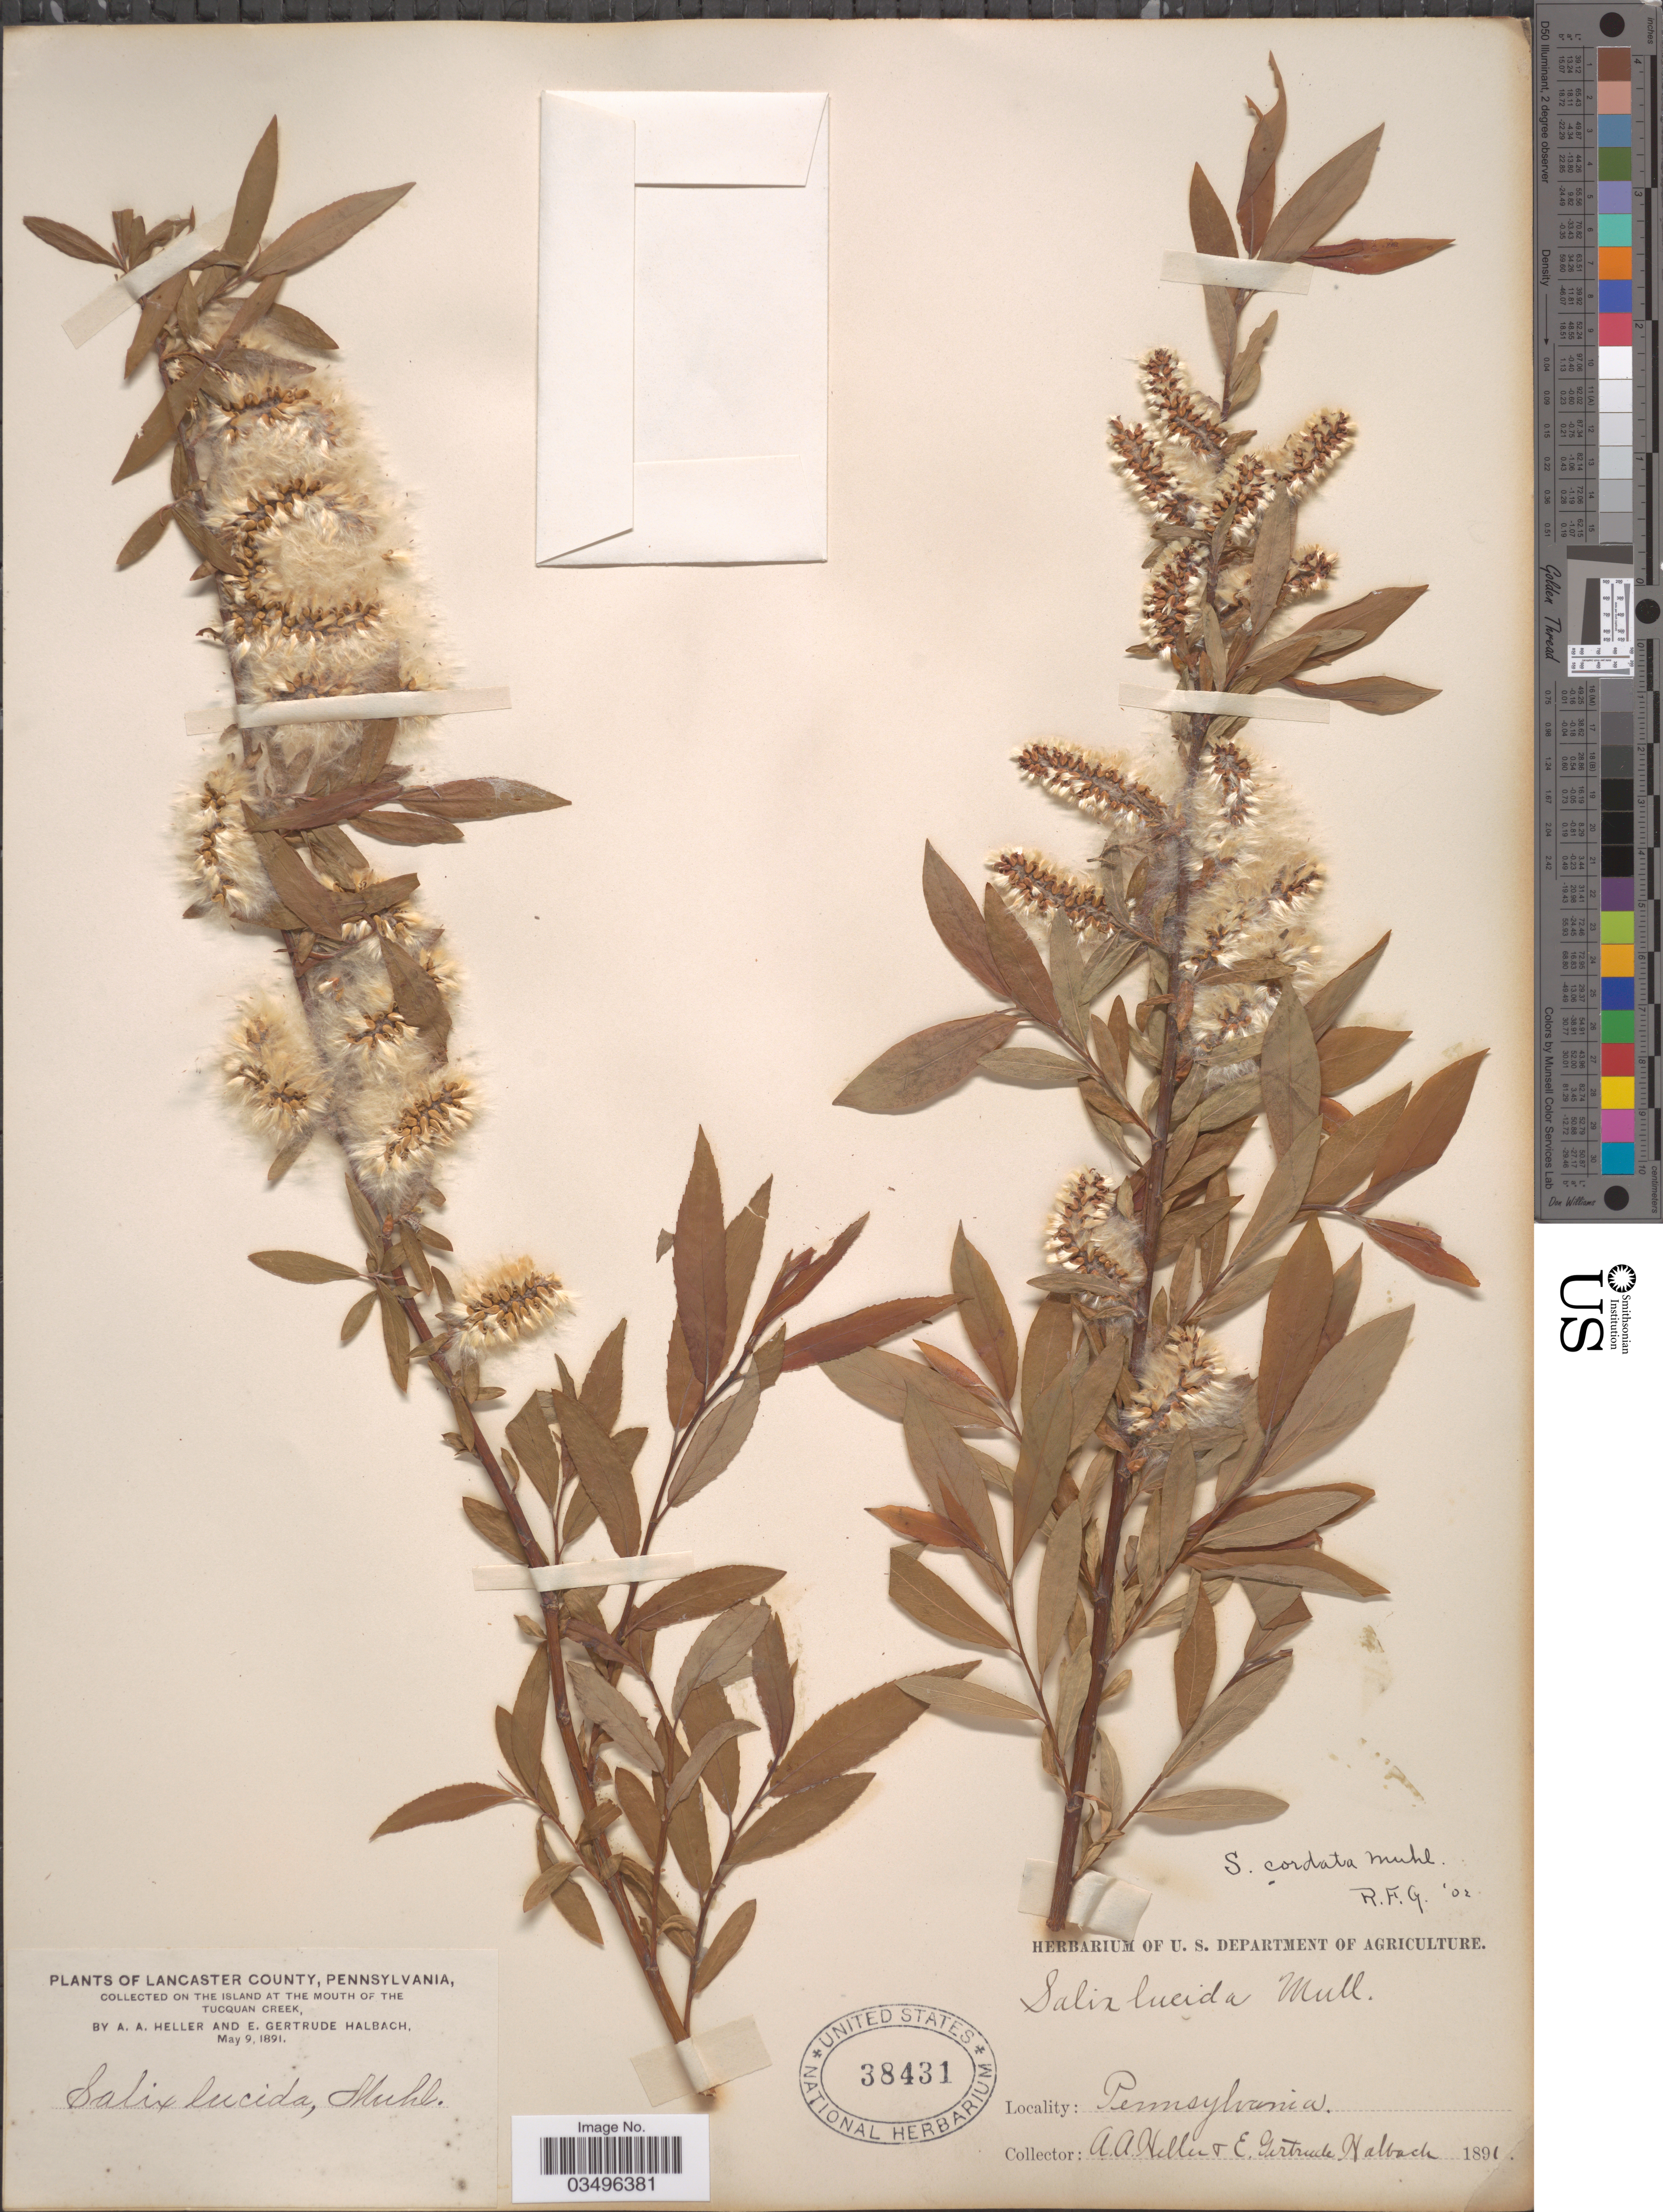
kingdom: Plantae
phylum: Tracheophyta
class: Magnoliopsida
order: Malpighiales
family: Salicaceae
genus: Salix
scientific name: Salix cordata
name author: Michx.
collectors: A. A. Heller & E. G. Halbach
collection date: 1891-05-09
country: United States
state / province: Pennsylvania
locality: Lancaster County. The Island at the mouth of the Tucquan Creek.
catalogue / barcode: US 38431